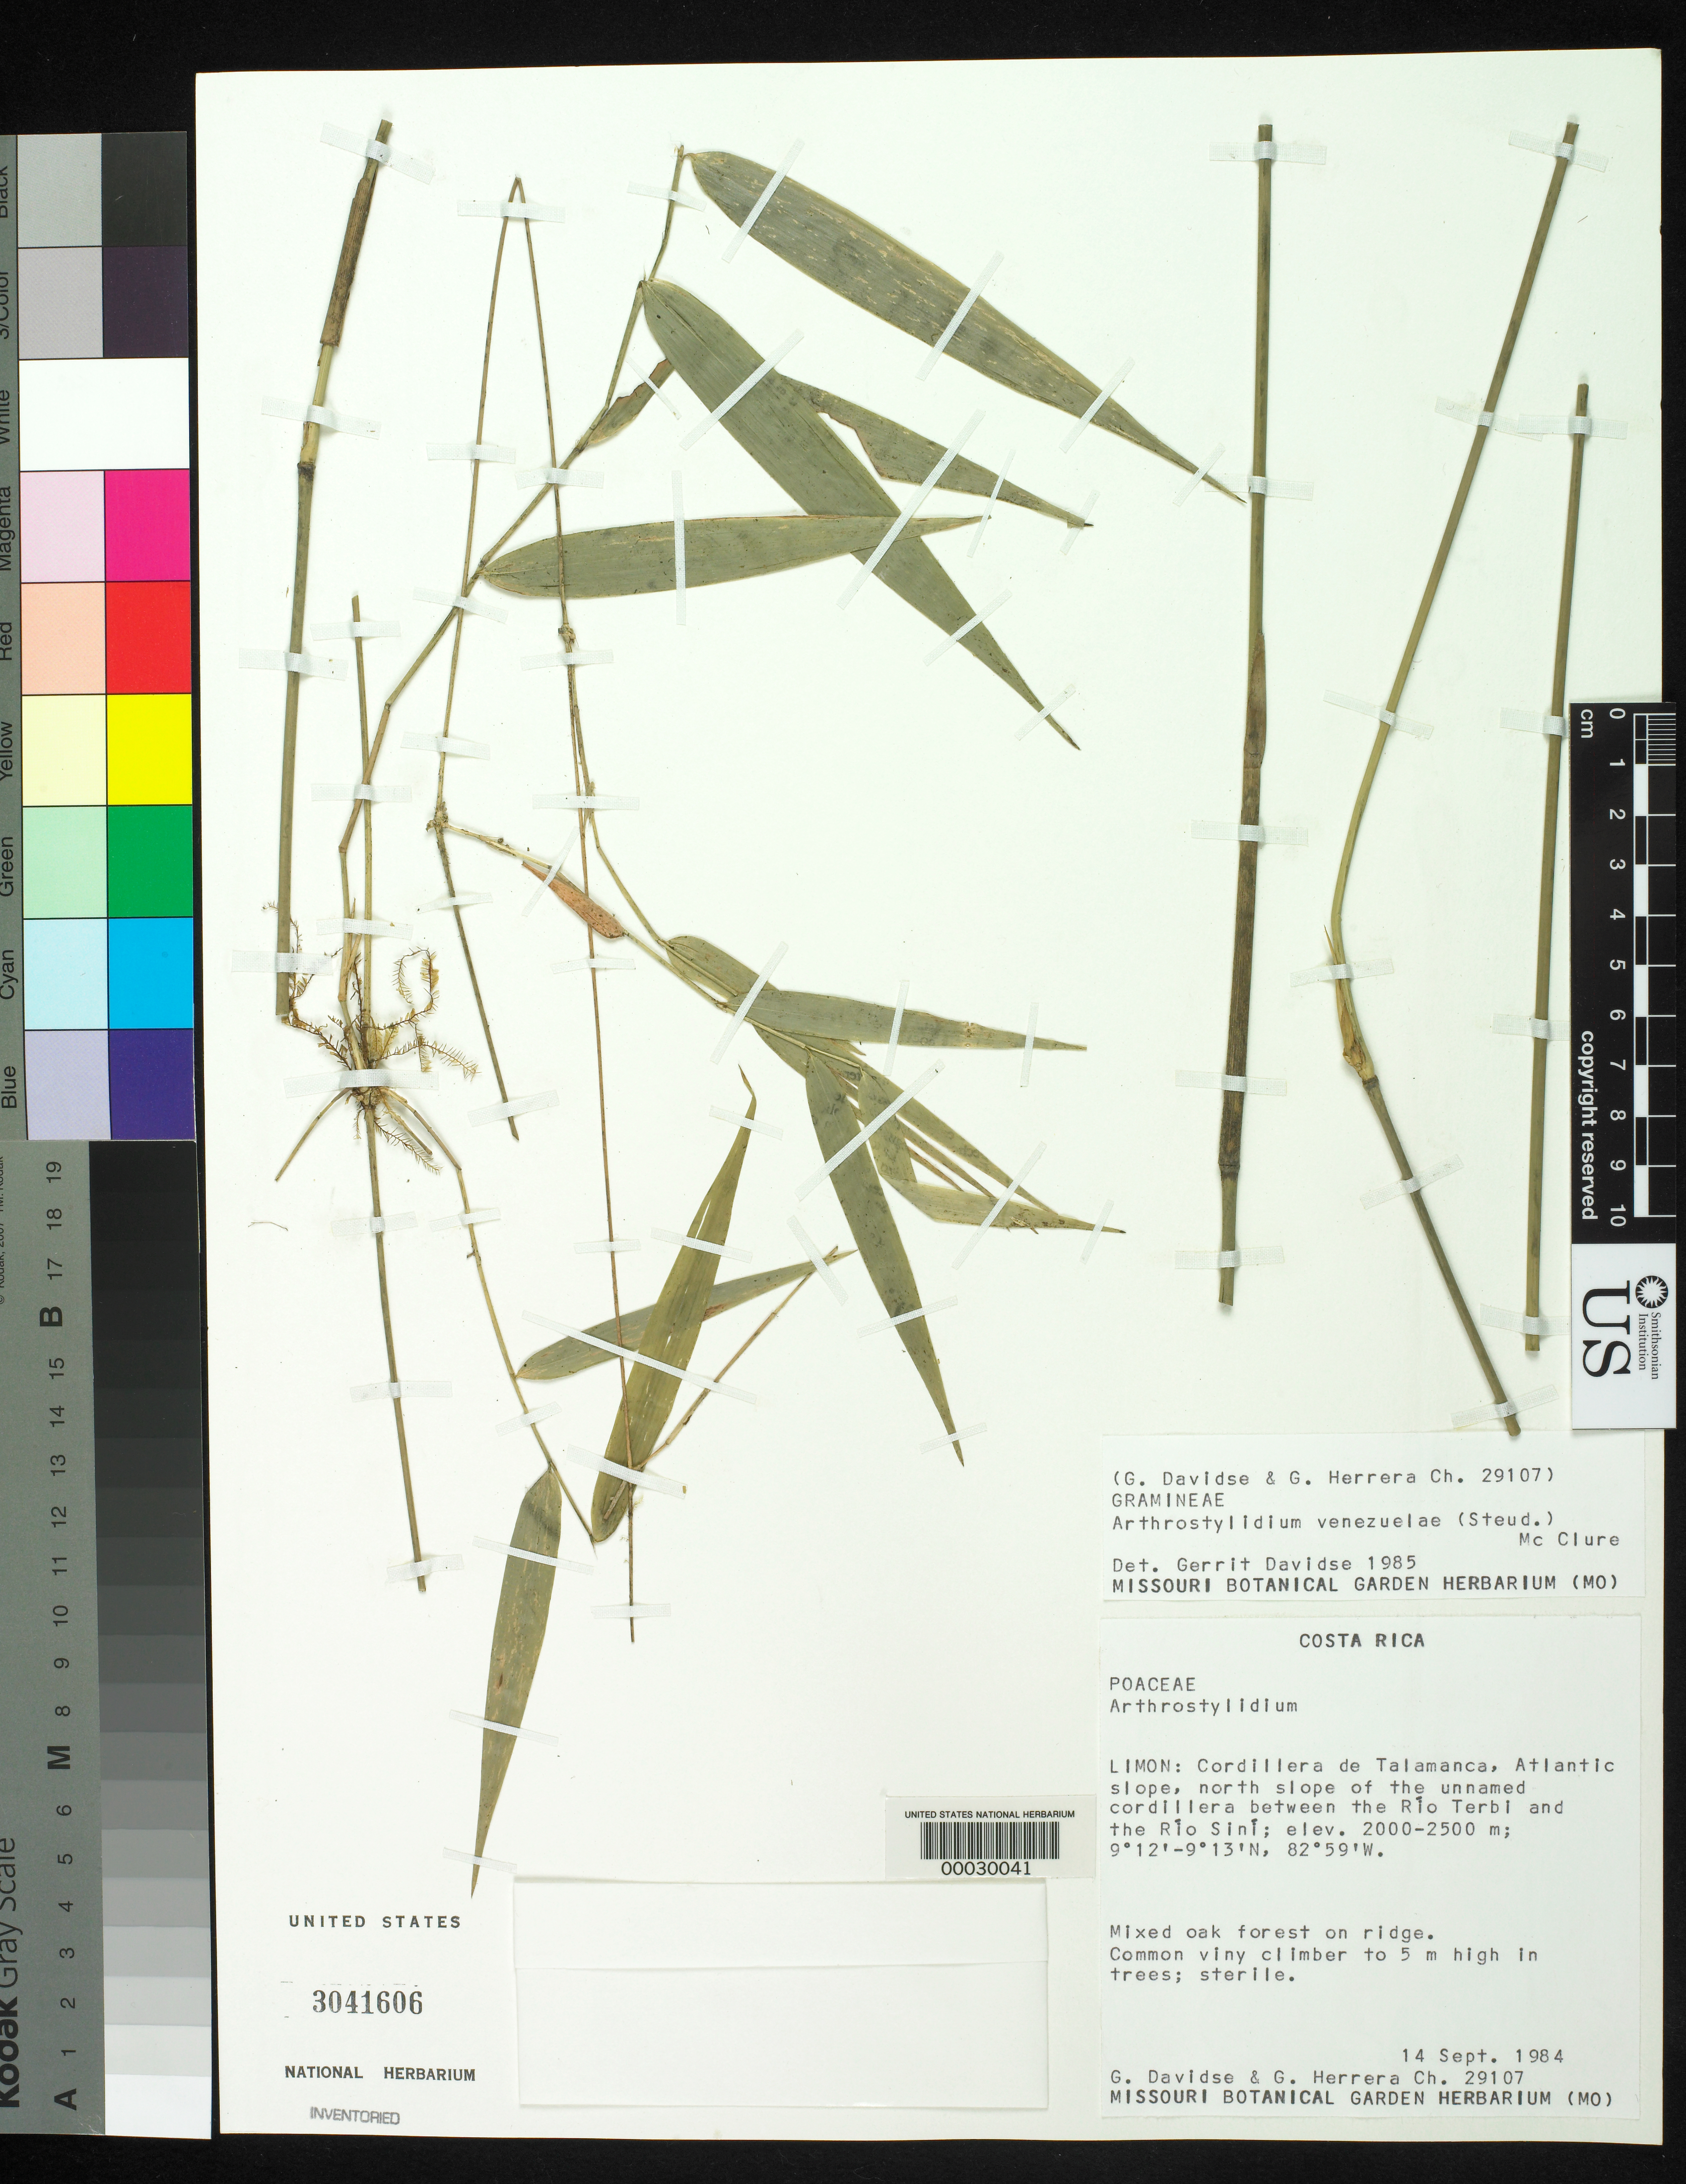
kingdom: Plantae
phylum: Tracheophyta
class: Liliopsida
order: Poales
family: Poaceae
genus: Arthrostylidium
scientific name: Arthrostylidium venezuelae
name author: (Steud.) McClure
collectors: G. Davidse & G. Herrera Ch.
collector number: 29107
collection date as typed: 14 Sep 1984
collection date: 1984-09-14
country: Costa Rica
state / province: Limón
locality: Cordillera de talamanca lat 09 12'n: long 82 59'w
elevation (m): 2000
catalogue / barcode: US 3041606